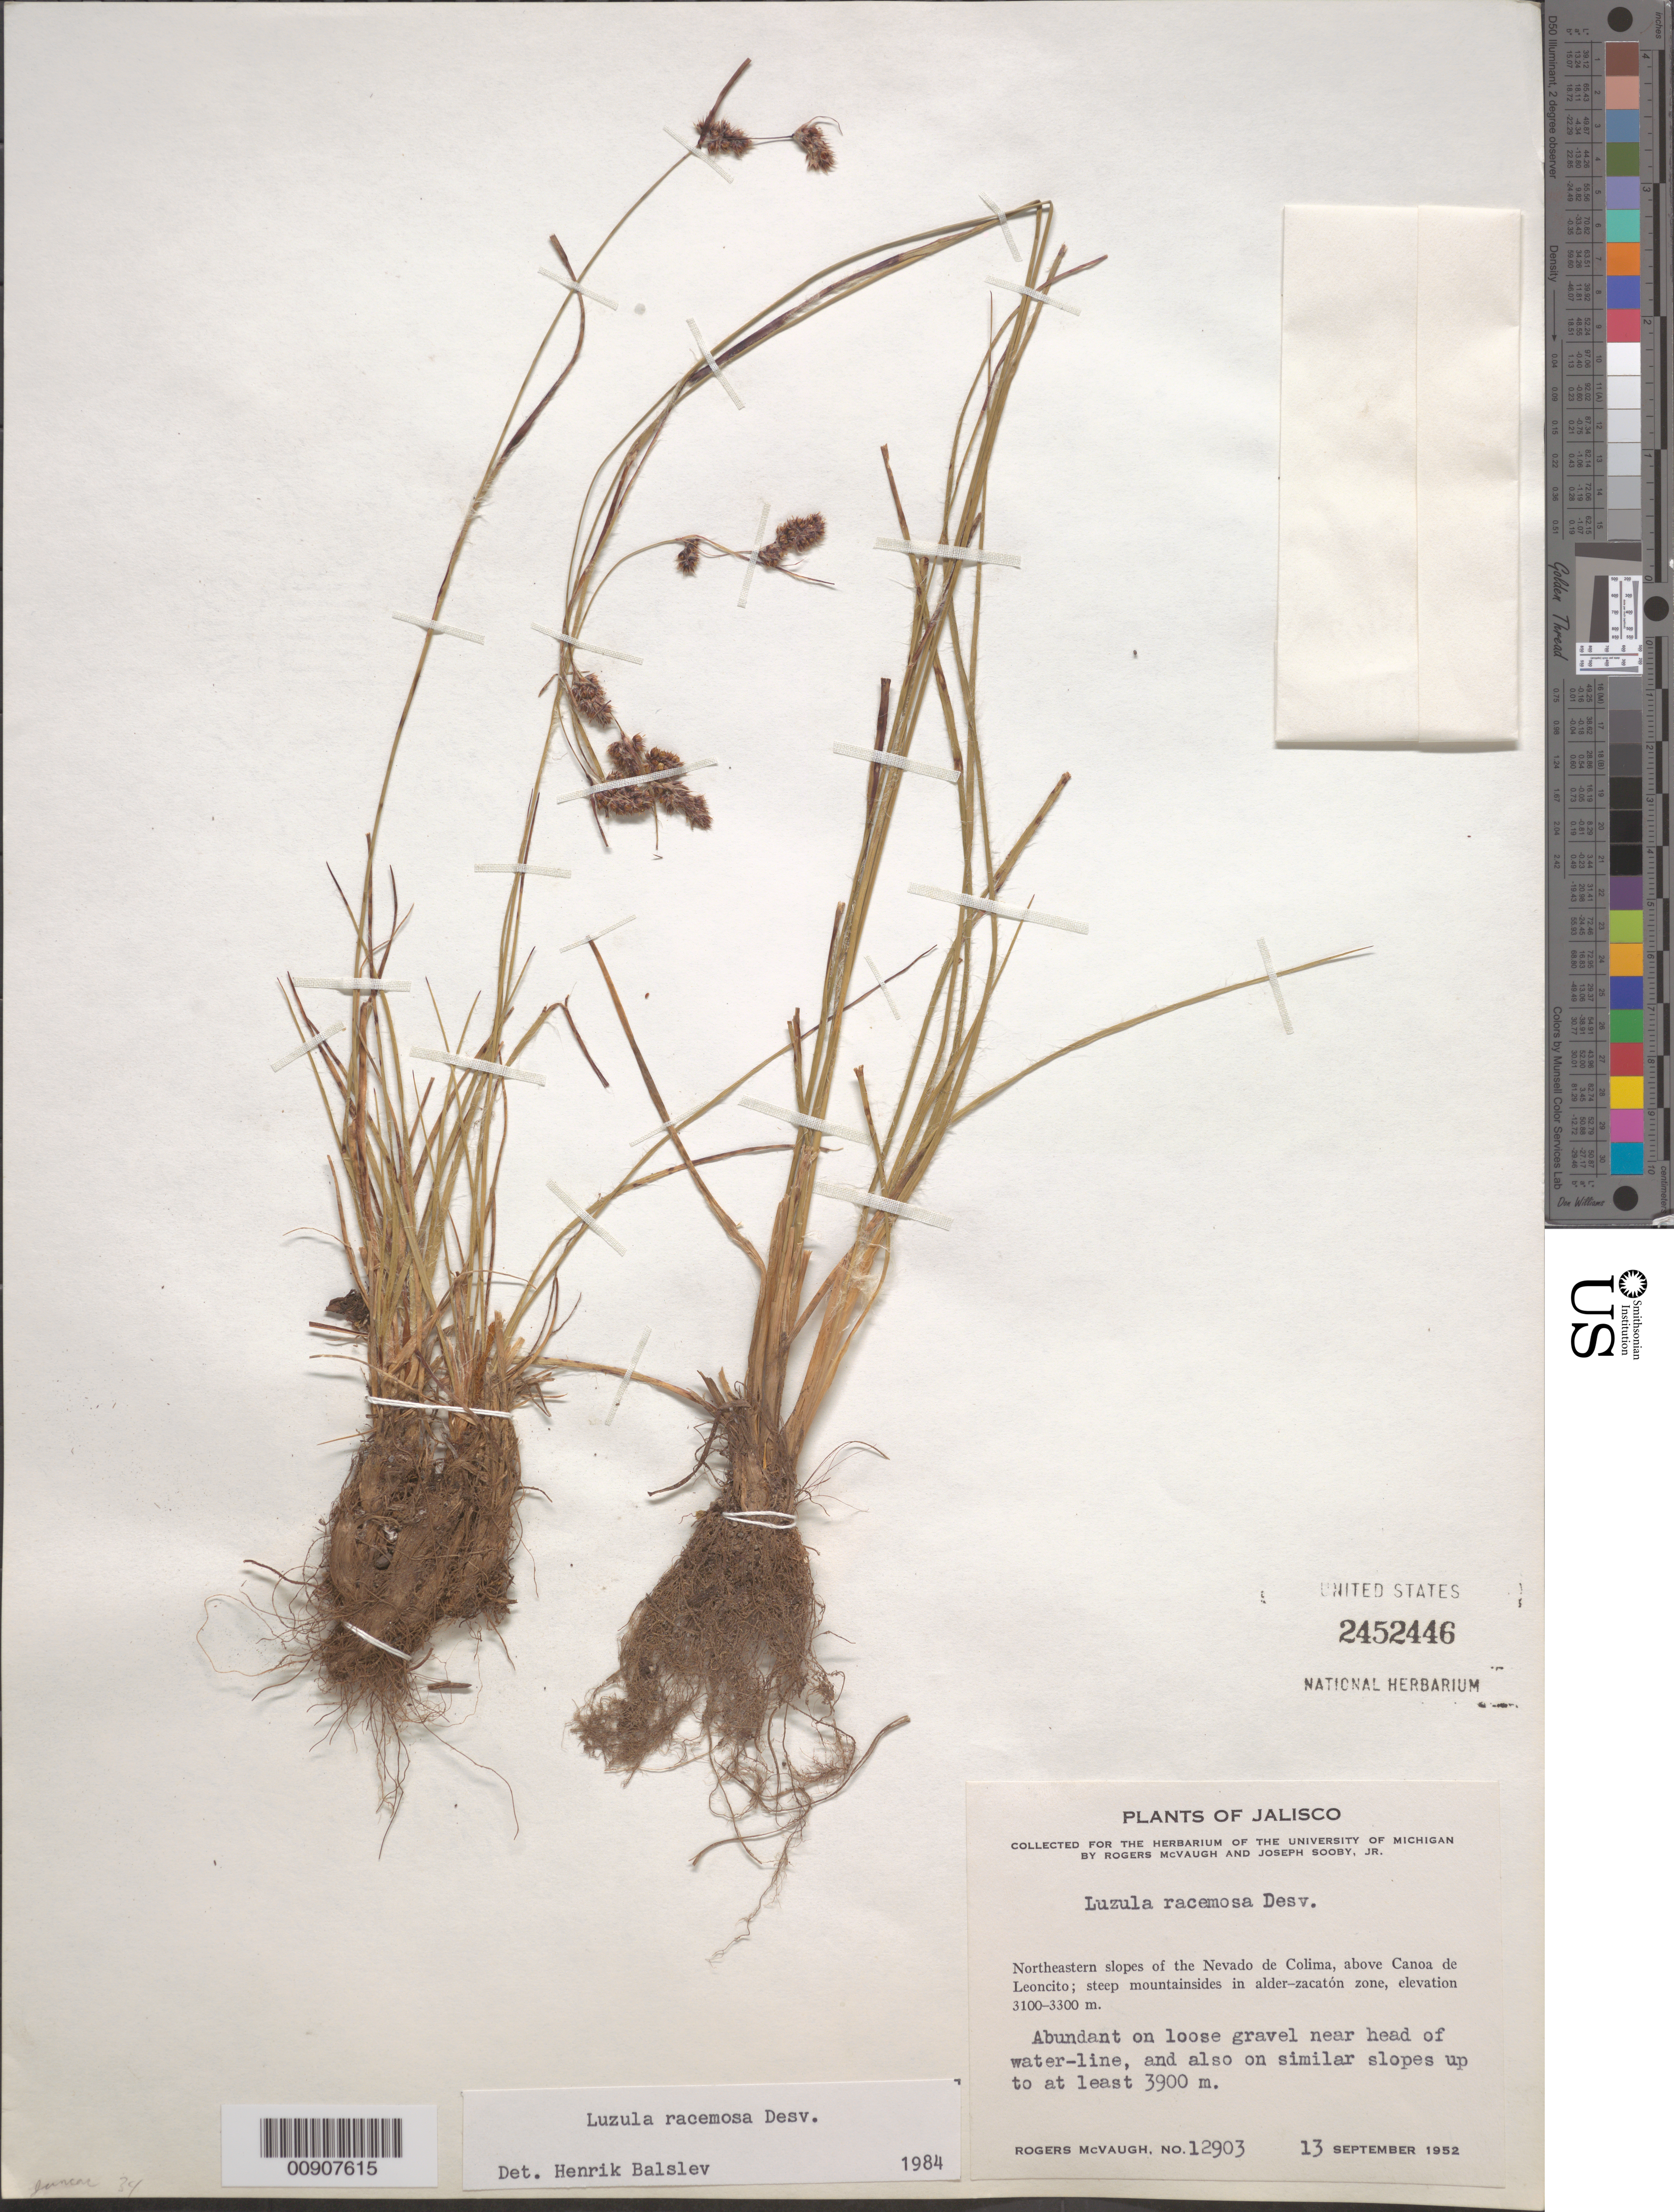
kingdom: Plantae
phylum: Tracheophyta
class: Liliopsida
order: Poales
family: Juncaceae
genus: Luzula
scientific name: Luzula racemosa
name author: Desv.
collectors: R. McVaugh & J. Sooby Jr.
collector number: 12903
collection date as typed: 13 Sep 1952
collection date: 1952-09-13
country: Mexico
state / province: Jalisco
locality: Jalisco: Northeastern slopes of Nevado de Colima, above Canoa de Leoncito.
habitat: Abundant on loose gravel near head of water-line, and also on similar slopes up to at least 3900 m. Steep mountainsides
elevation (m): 3300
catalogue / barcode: US 2452446